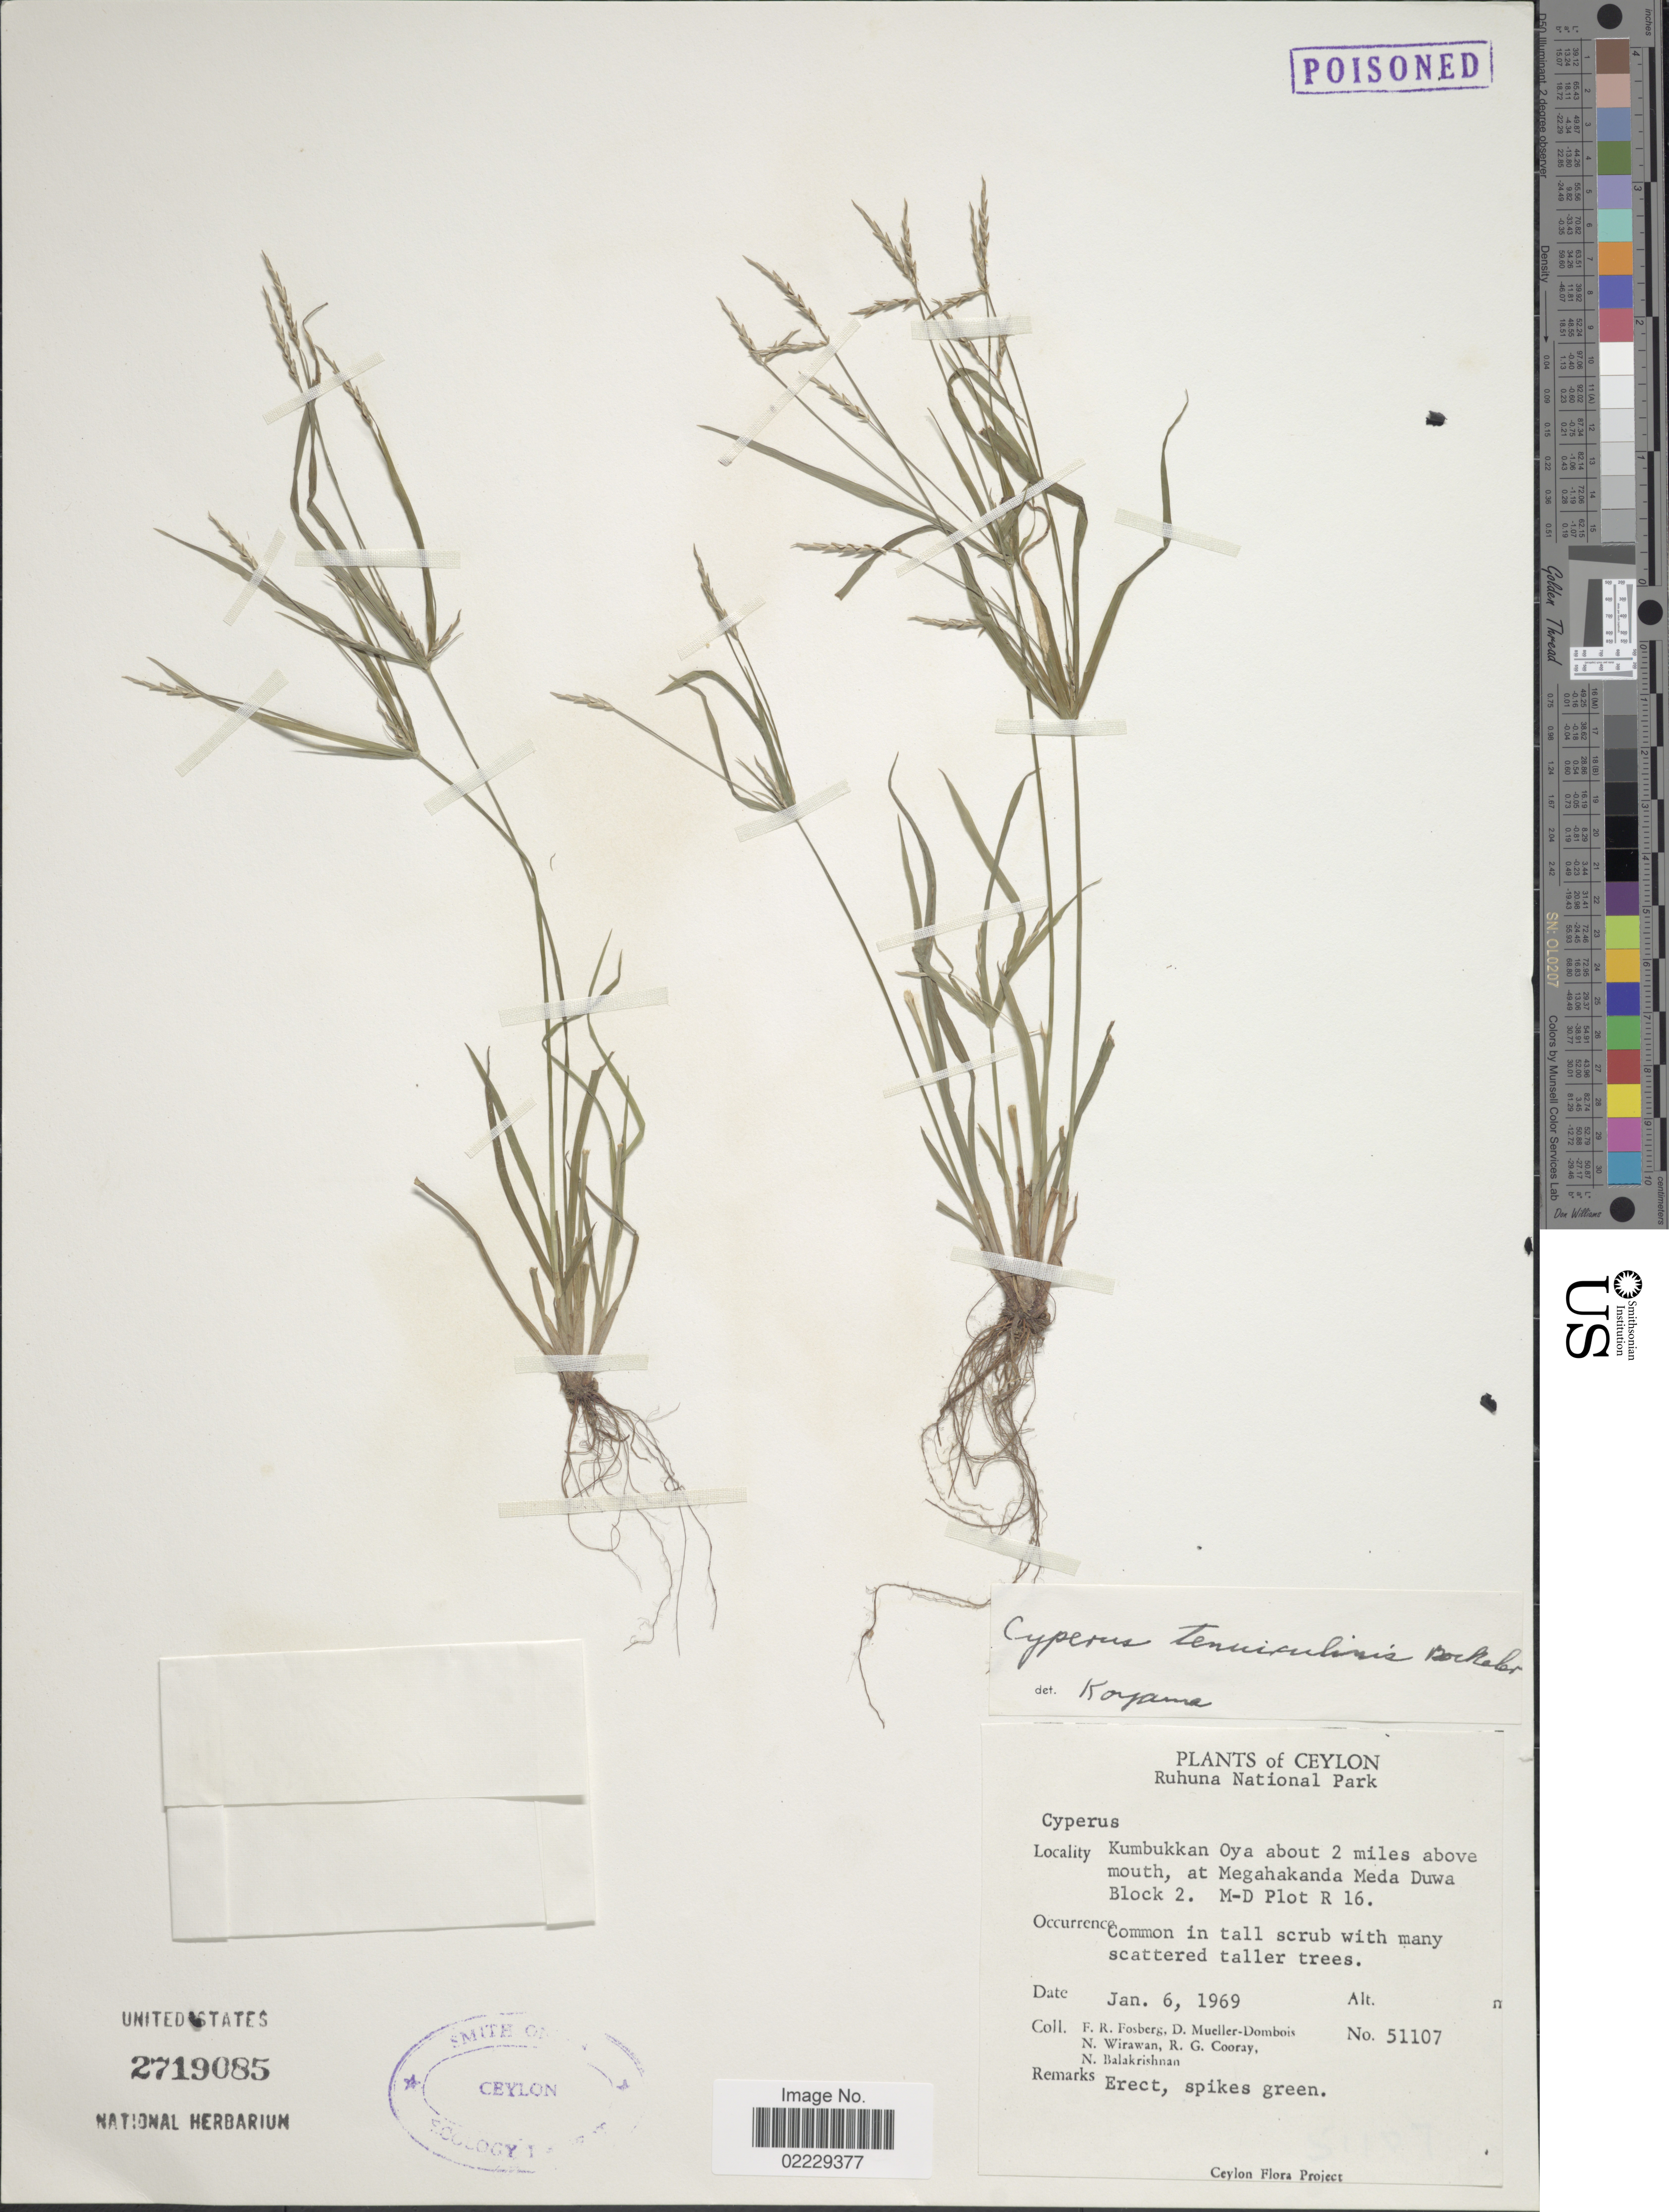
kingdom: Plantae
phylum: Tracheophyta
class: Liliopsida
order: Poales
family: Cyperaceae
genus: Cyperus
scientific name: Cyperus zollingeri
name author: Steud.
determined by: Strong, Mark T., (BOT), Smithsonian Institution - National Museum of Natural History (UNITED STATES)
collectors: F. R. Fosberg, D. Mueller-Dombois, N. Wirawan, R. Cooray & N. Balakrishnan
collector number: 51107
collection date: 1969-01-06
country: Sri Lanka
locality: Ceylon, Ruhuna National Park, Kumbukkan Oya about 2 miles above mouth, at Megahakanda Meda Duwa Block 2. M-D Plot R 16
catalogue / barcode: US 2719085